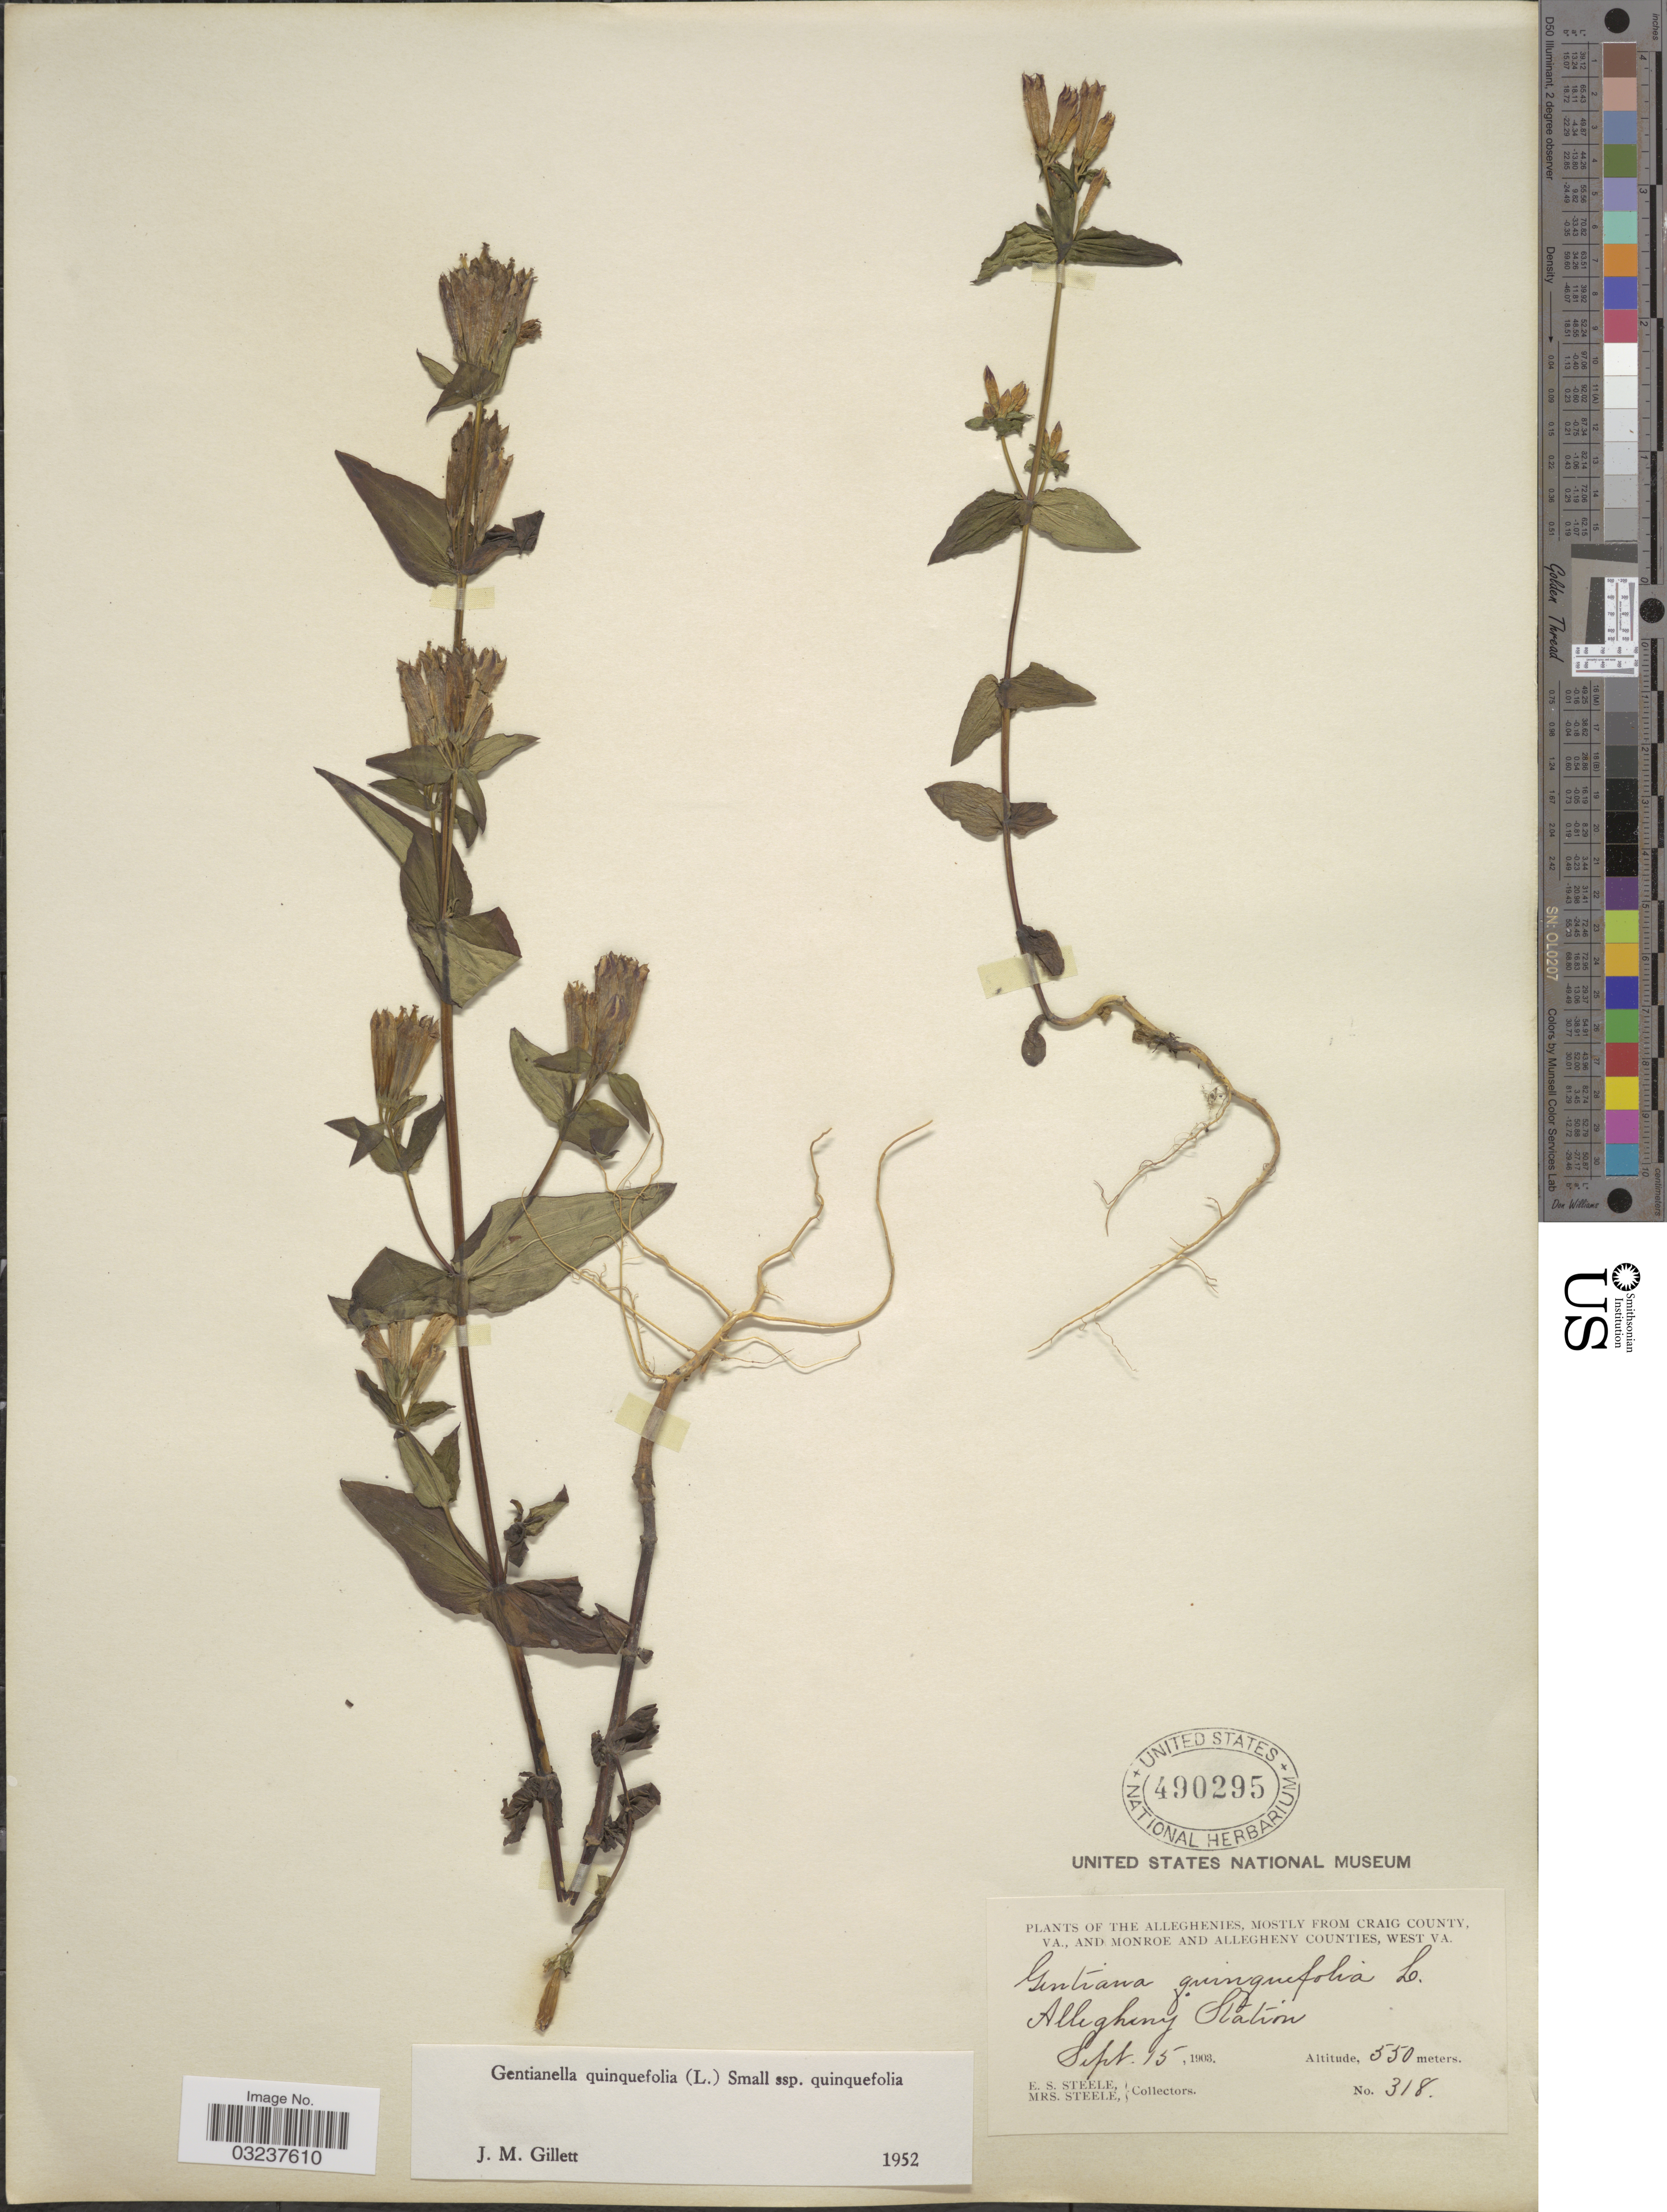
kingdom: Plantae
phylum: Tracheophyta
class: Magnoliopsida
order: Gentianales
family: Gentianaceae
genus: Gentianella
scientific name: Gentianella quinquefolia subsp. quinquefolia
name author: (L.) Small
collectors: E. Steele & Mrs. E. S. Steele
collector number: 318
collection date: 1903-09-15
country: United States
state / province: Virginia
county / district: Craig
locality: The Alleghenies, mostly from Craig County, VA., and Monroe and Allegheny Counties, West Va., Allegheny Station.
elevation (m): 550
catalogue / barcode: US 490295